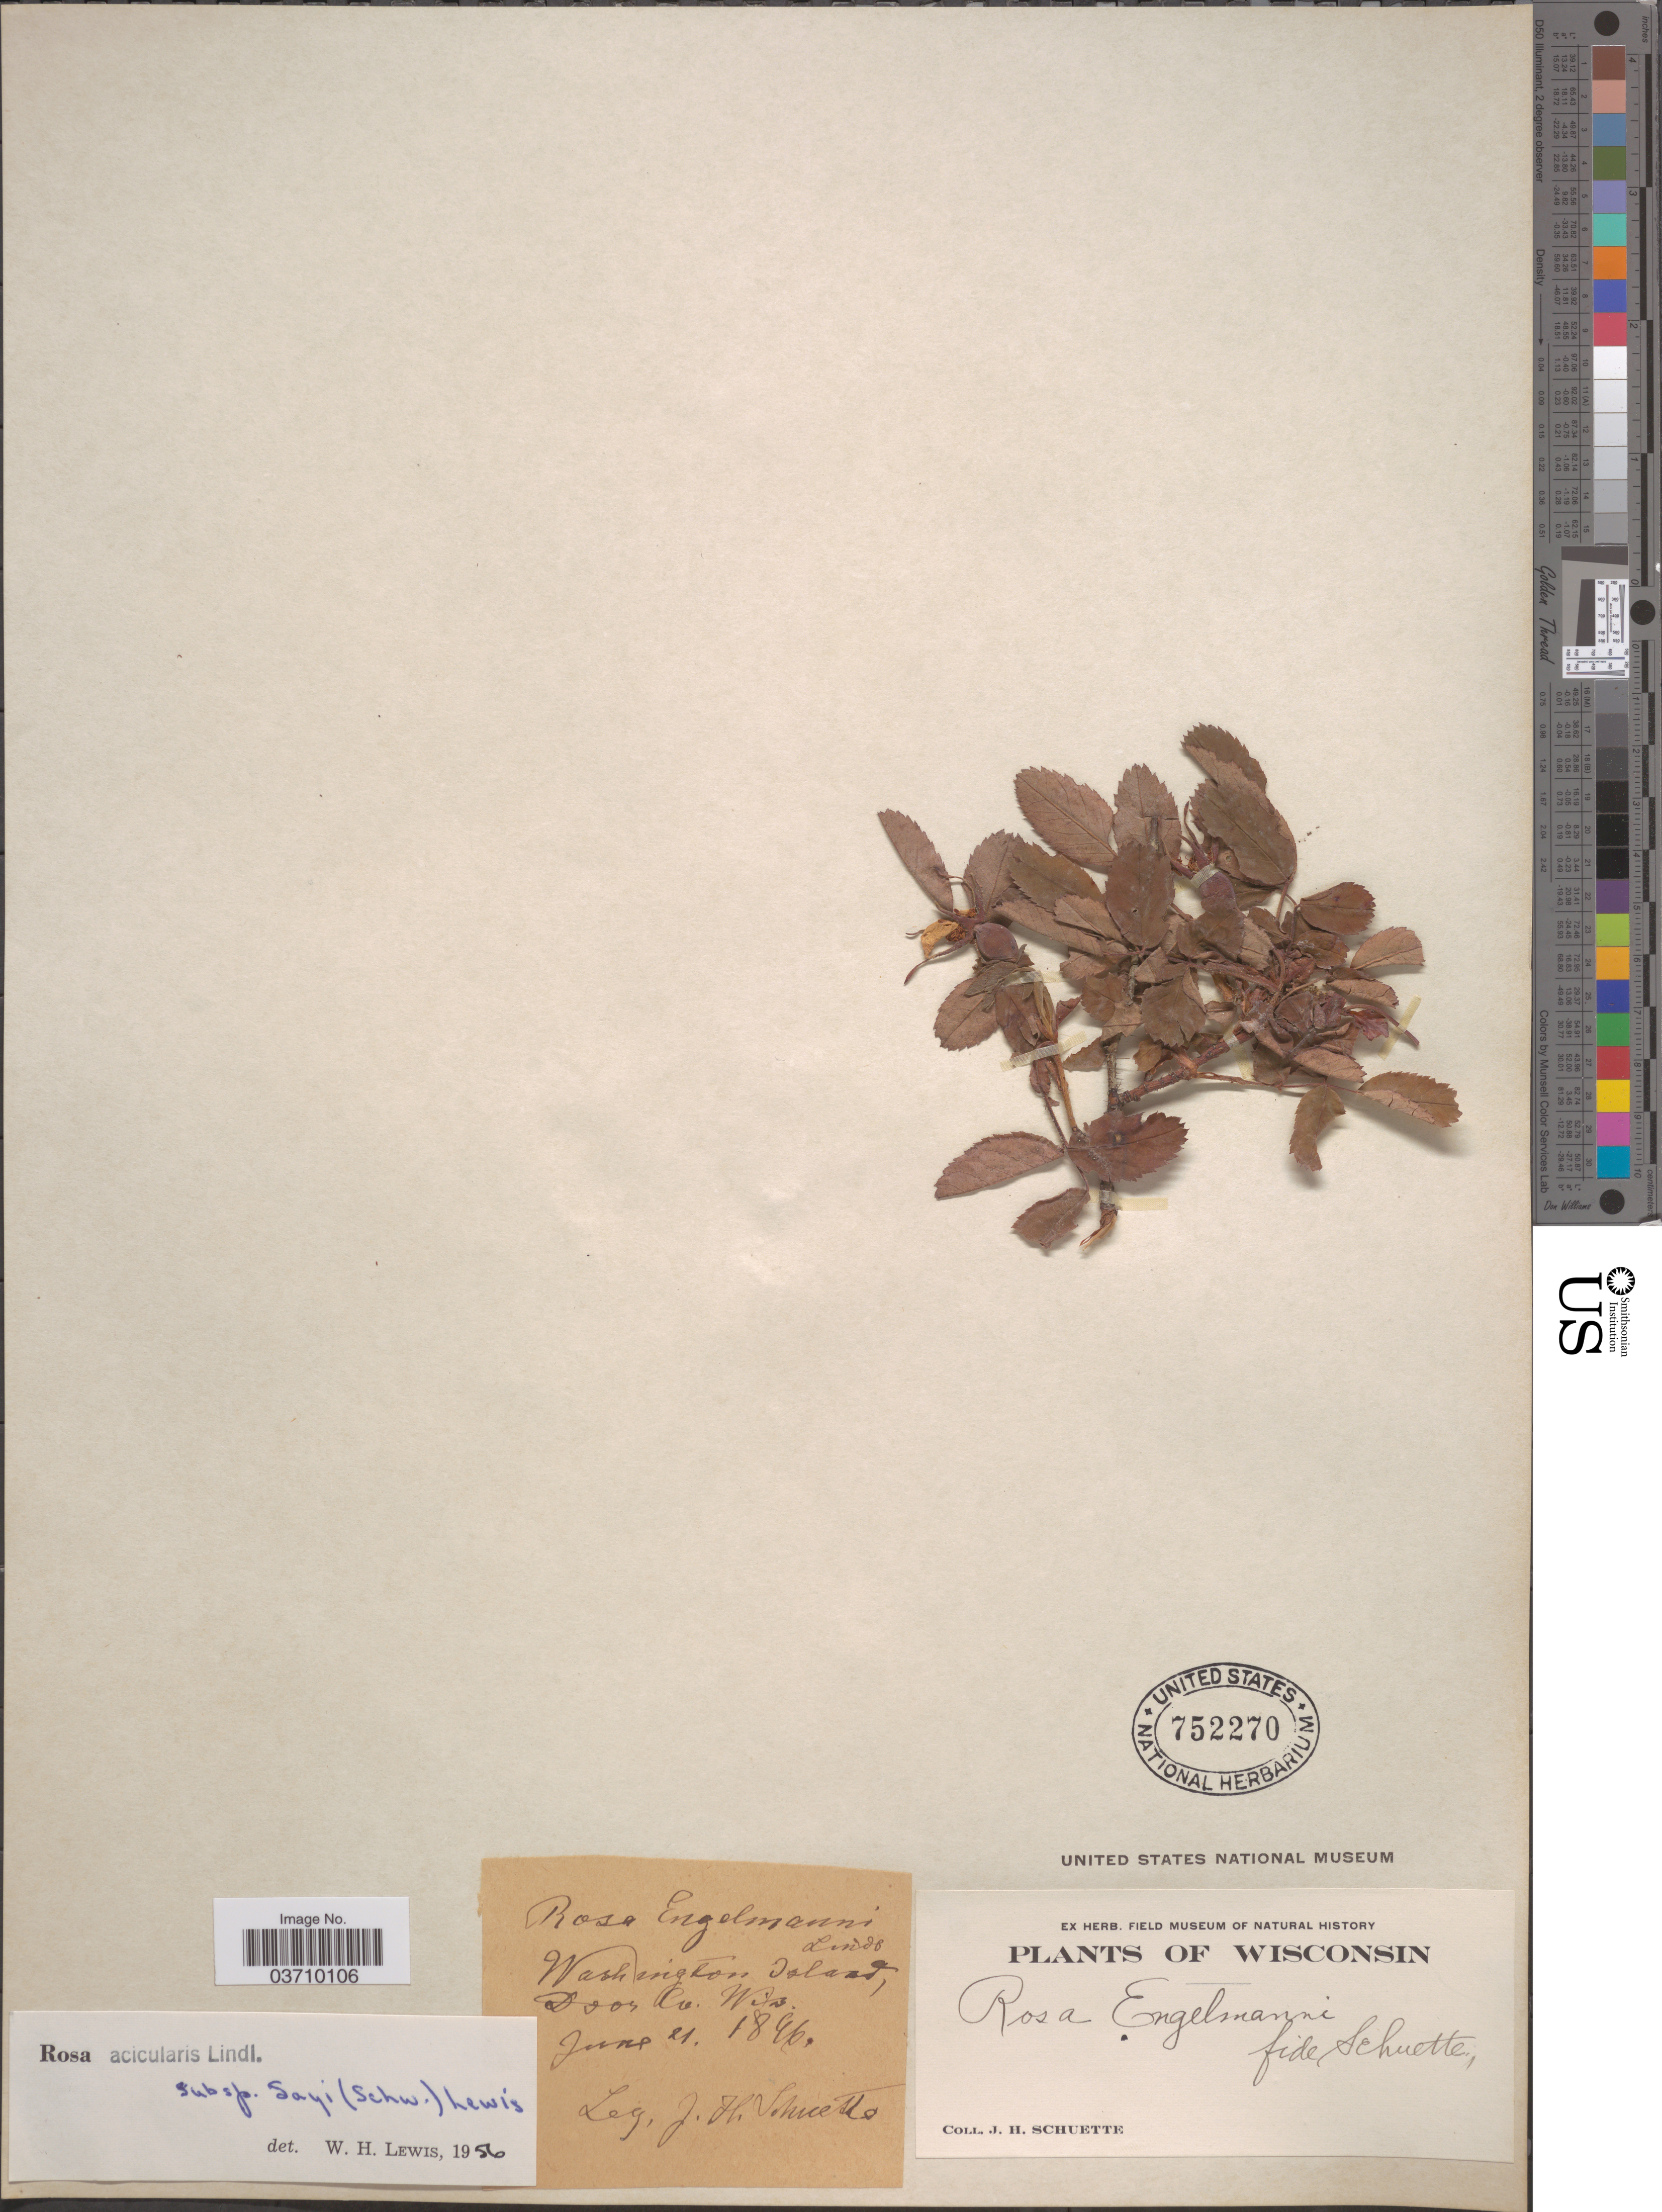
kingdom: Plantae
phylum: Tracheophyta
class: Magnoliopsida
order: Rosales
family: Rosaceae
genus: Rosa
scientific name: Rosa acicularis var. sayi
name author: (Schwein.) Rehder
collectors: J. H. Schuette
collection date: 1896-06-21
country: United States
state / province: Wisconsin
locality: Washington Island, Door Co.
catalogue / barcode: US 752270